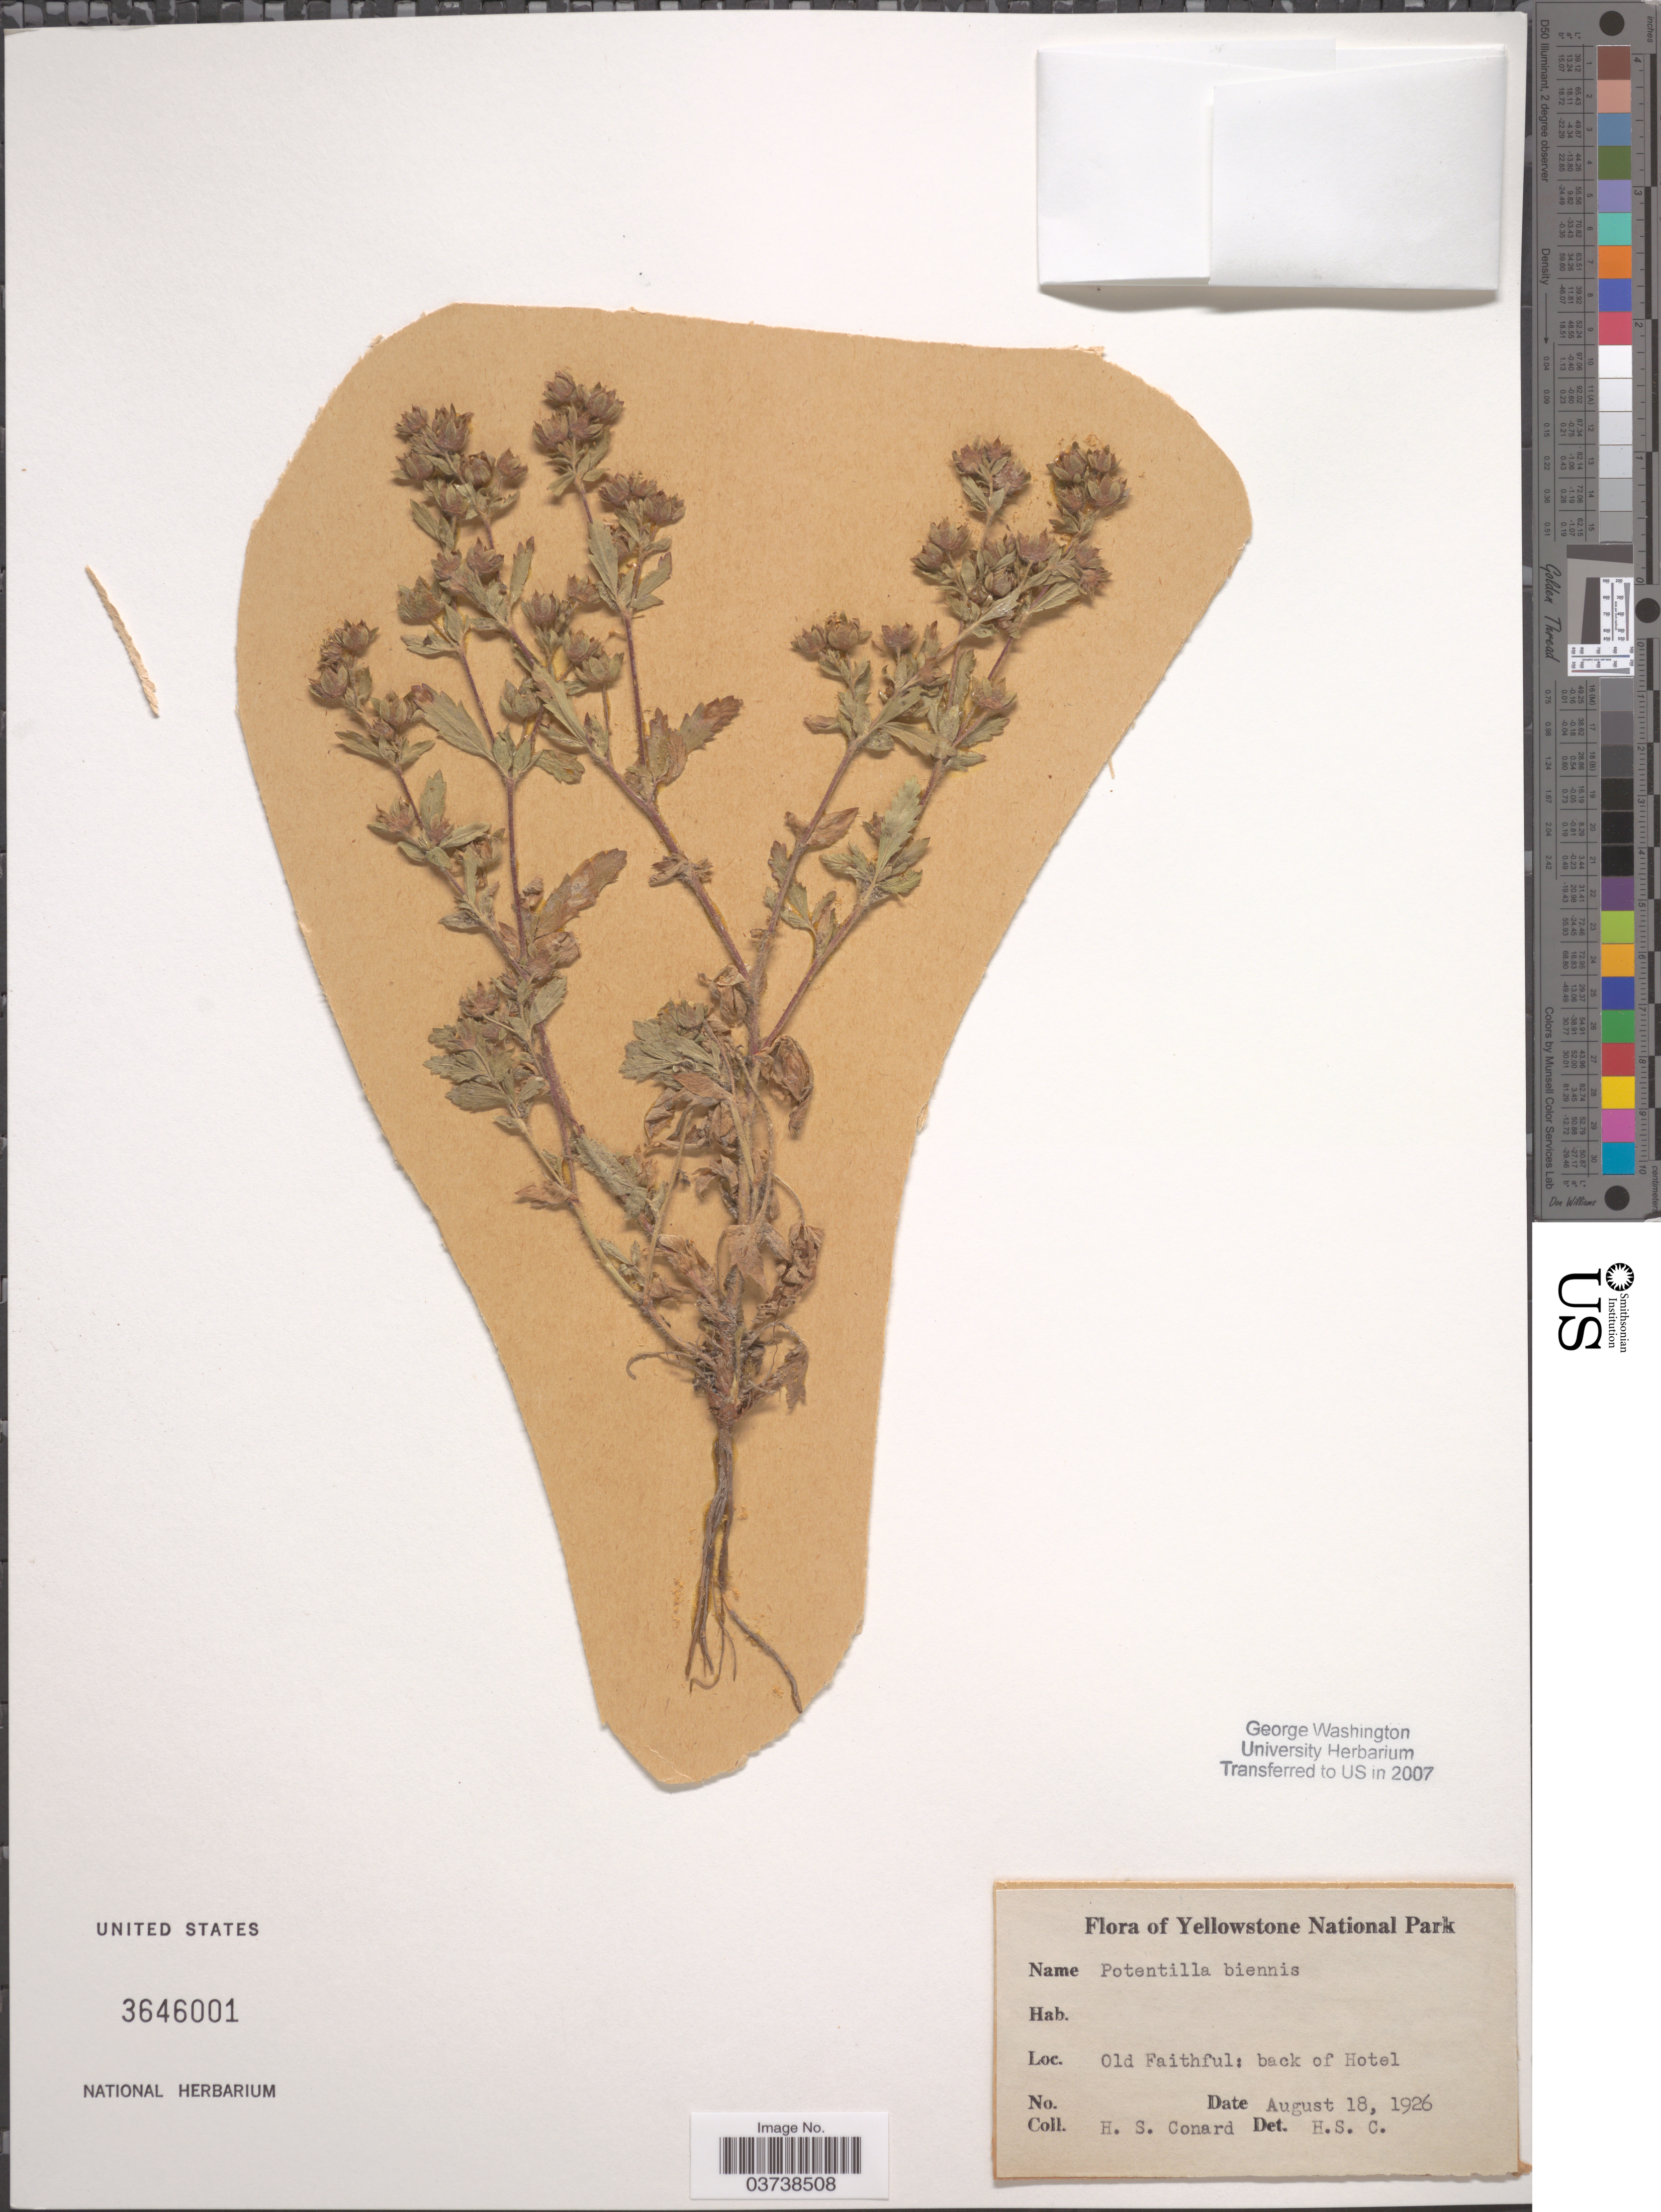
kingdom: Plantae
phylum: Tracheophyta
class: Magnoliopsida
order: Rosales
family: Rosaceae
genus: Potentilla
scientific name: Potentilla biennis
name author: Greene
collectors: H. S. Conard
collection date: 1926-08-18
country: United States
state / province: Wyoming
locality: Yellowstone National Park. Old Faithful: back of Hotel.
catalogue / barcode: US 3646001